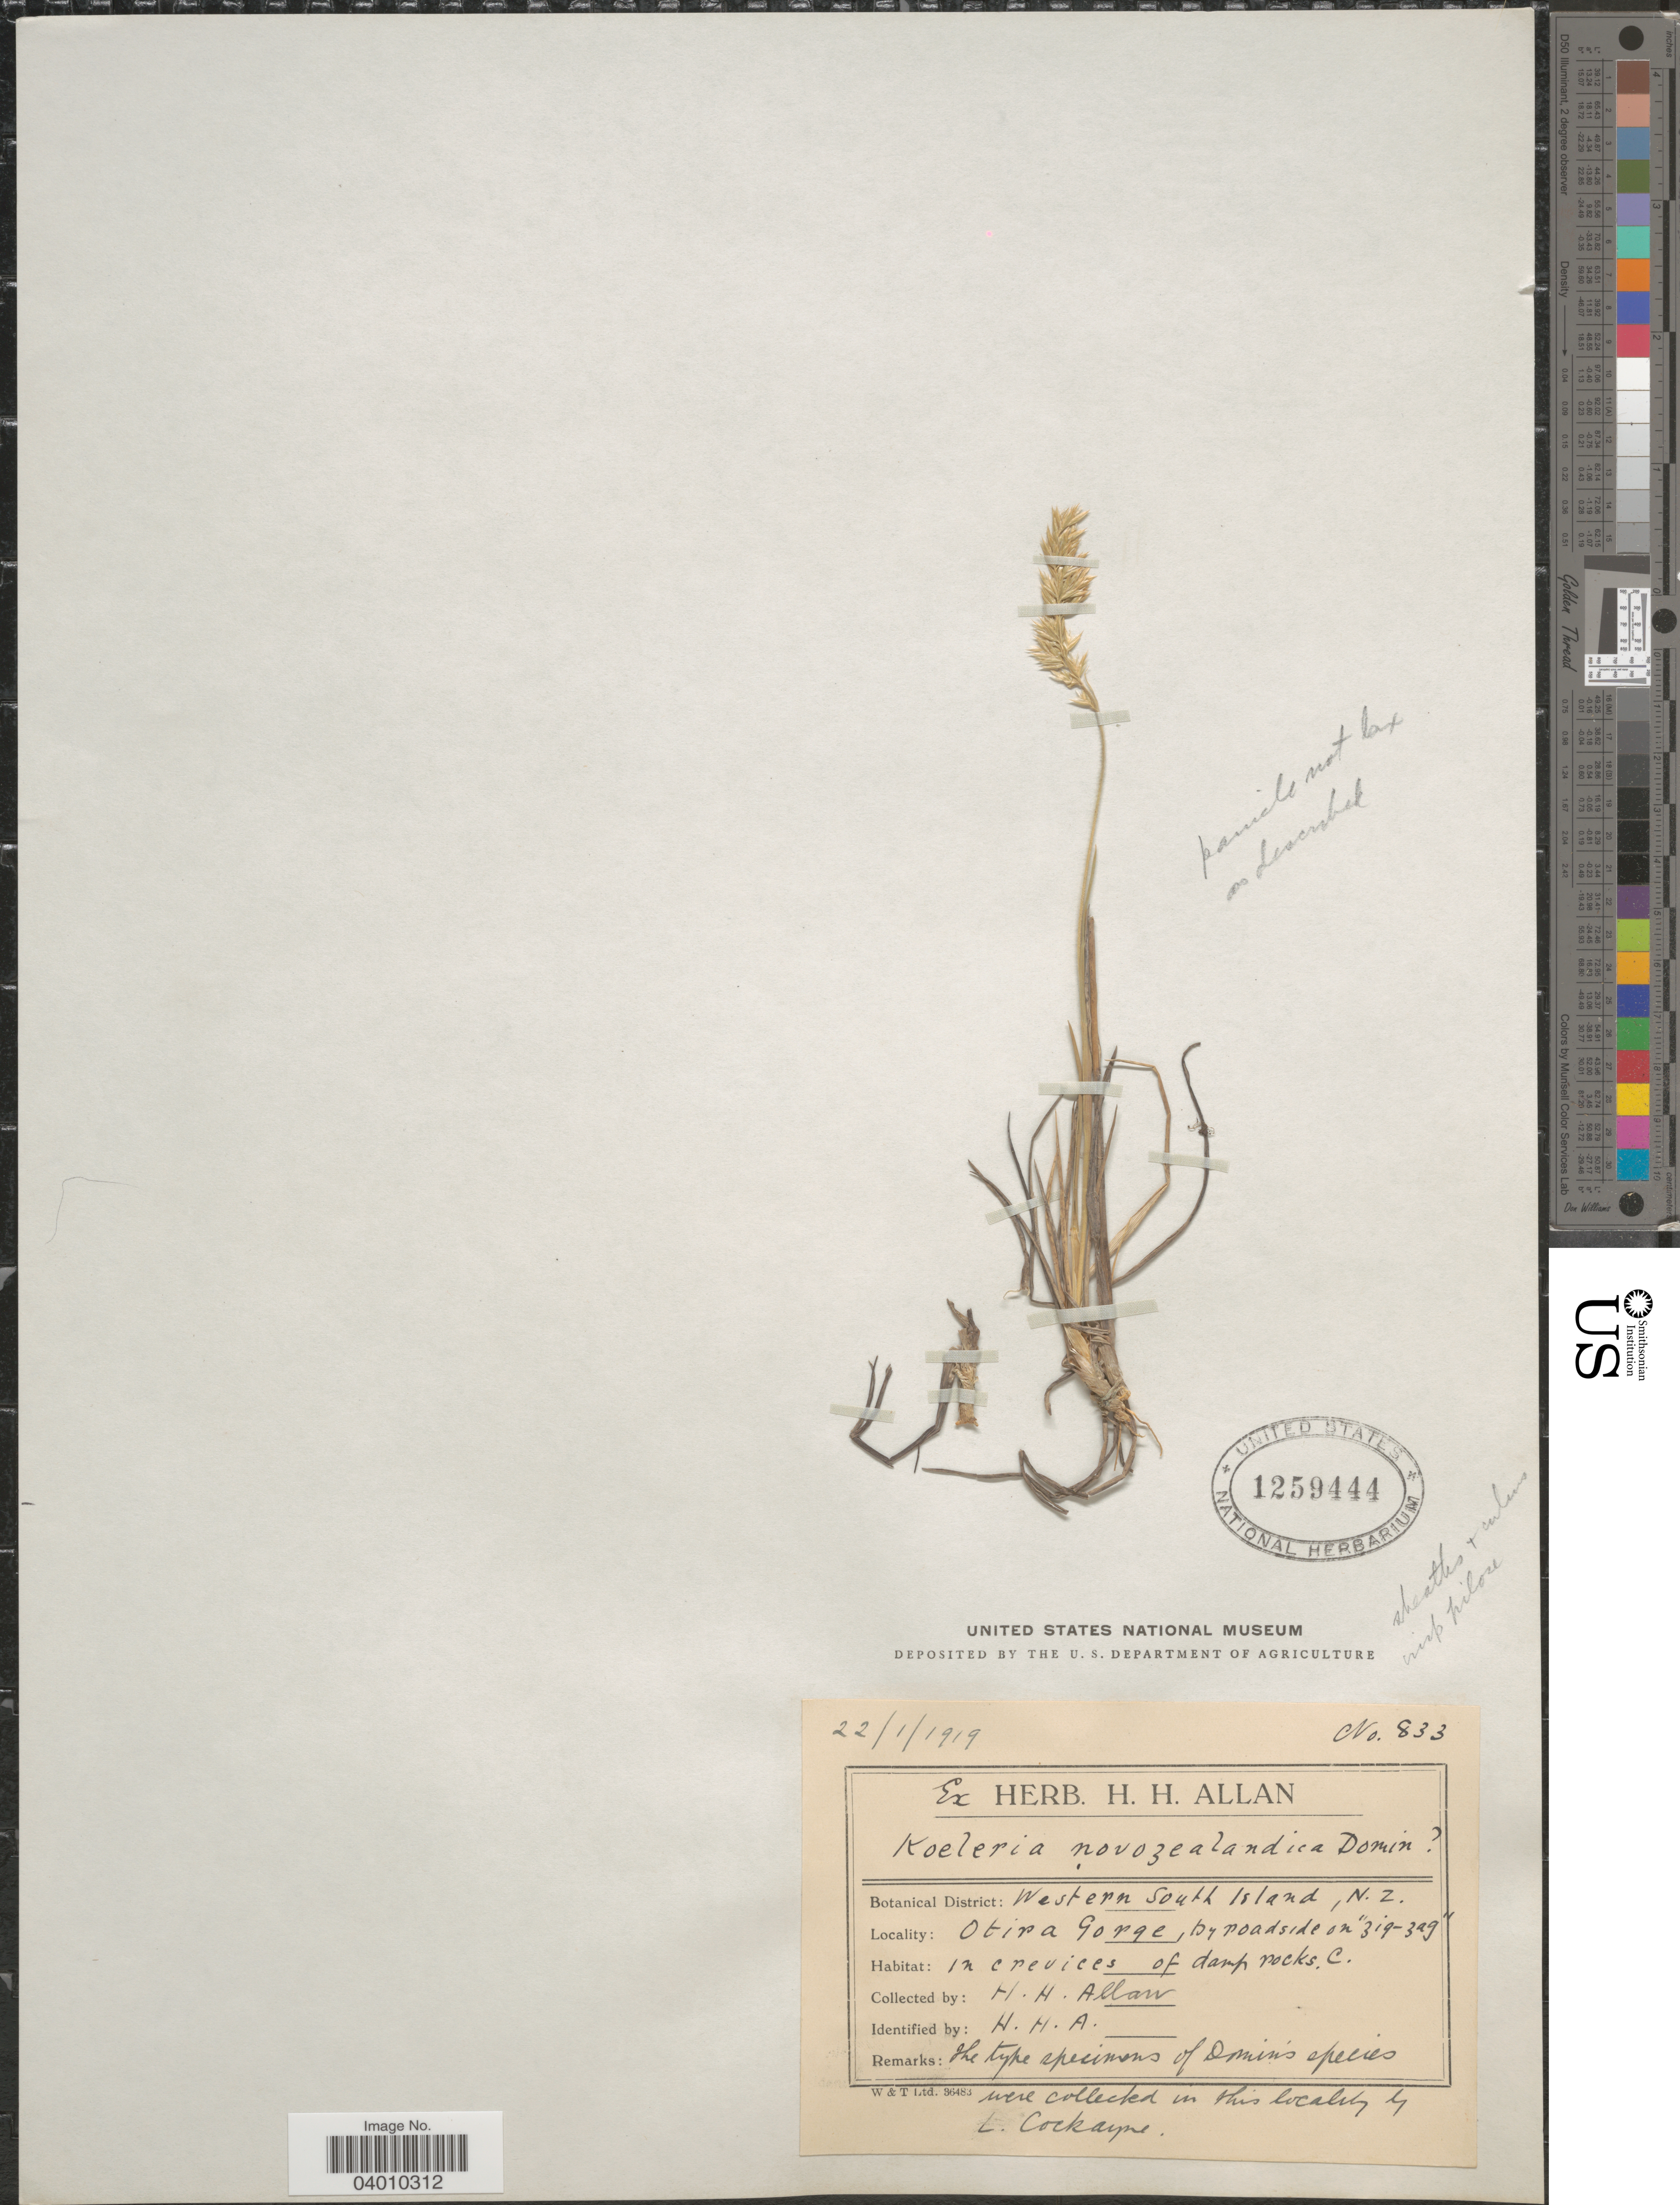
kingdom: Plantae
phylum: Tracheophyta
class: Liliopsida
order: Poales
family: Poaceae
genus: Koeleria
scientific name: Koeleria novozelandica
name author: Domin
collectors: H. Allan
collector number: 833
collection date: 1919-01-22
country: New Zealand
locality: Botanical District: Western South Island. Otira Gorge, by roadside on "3i9-3a9".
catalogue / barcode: US 1259444